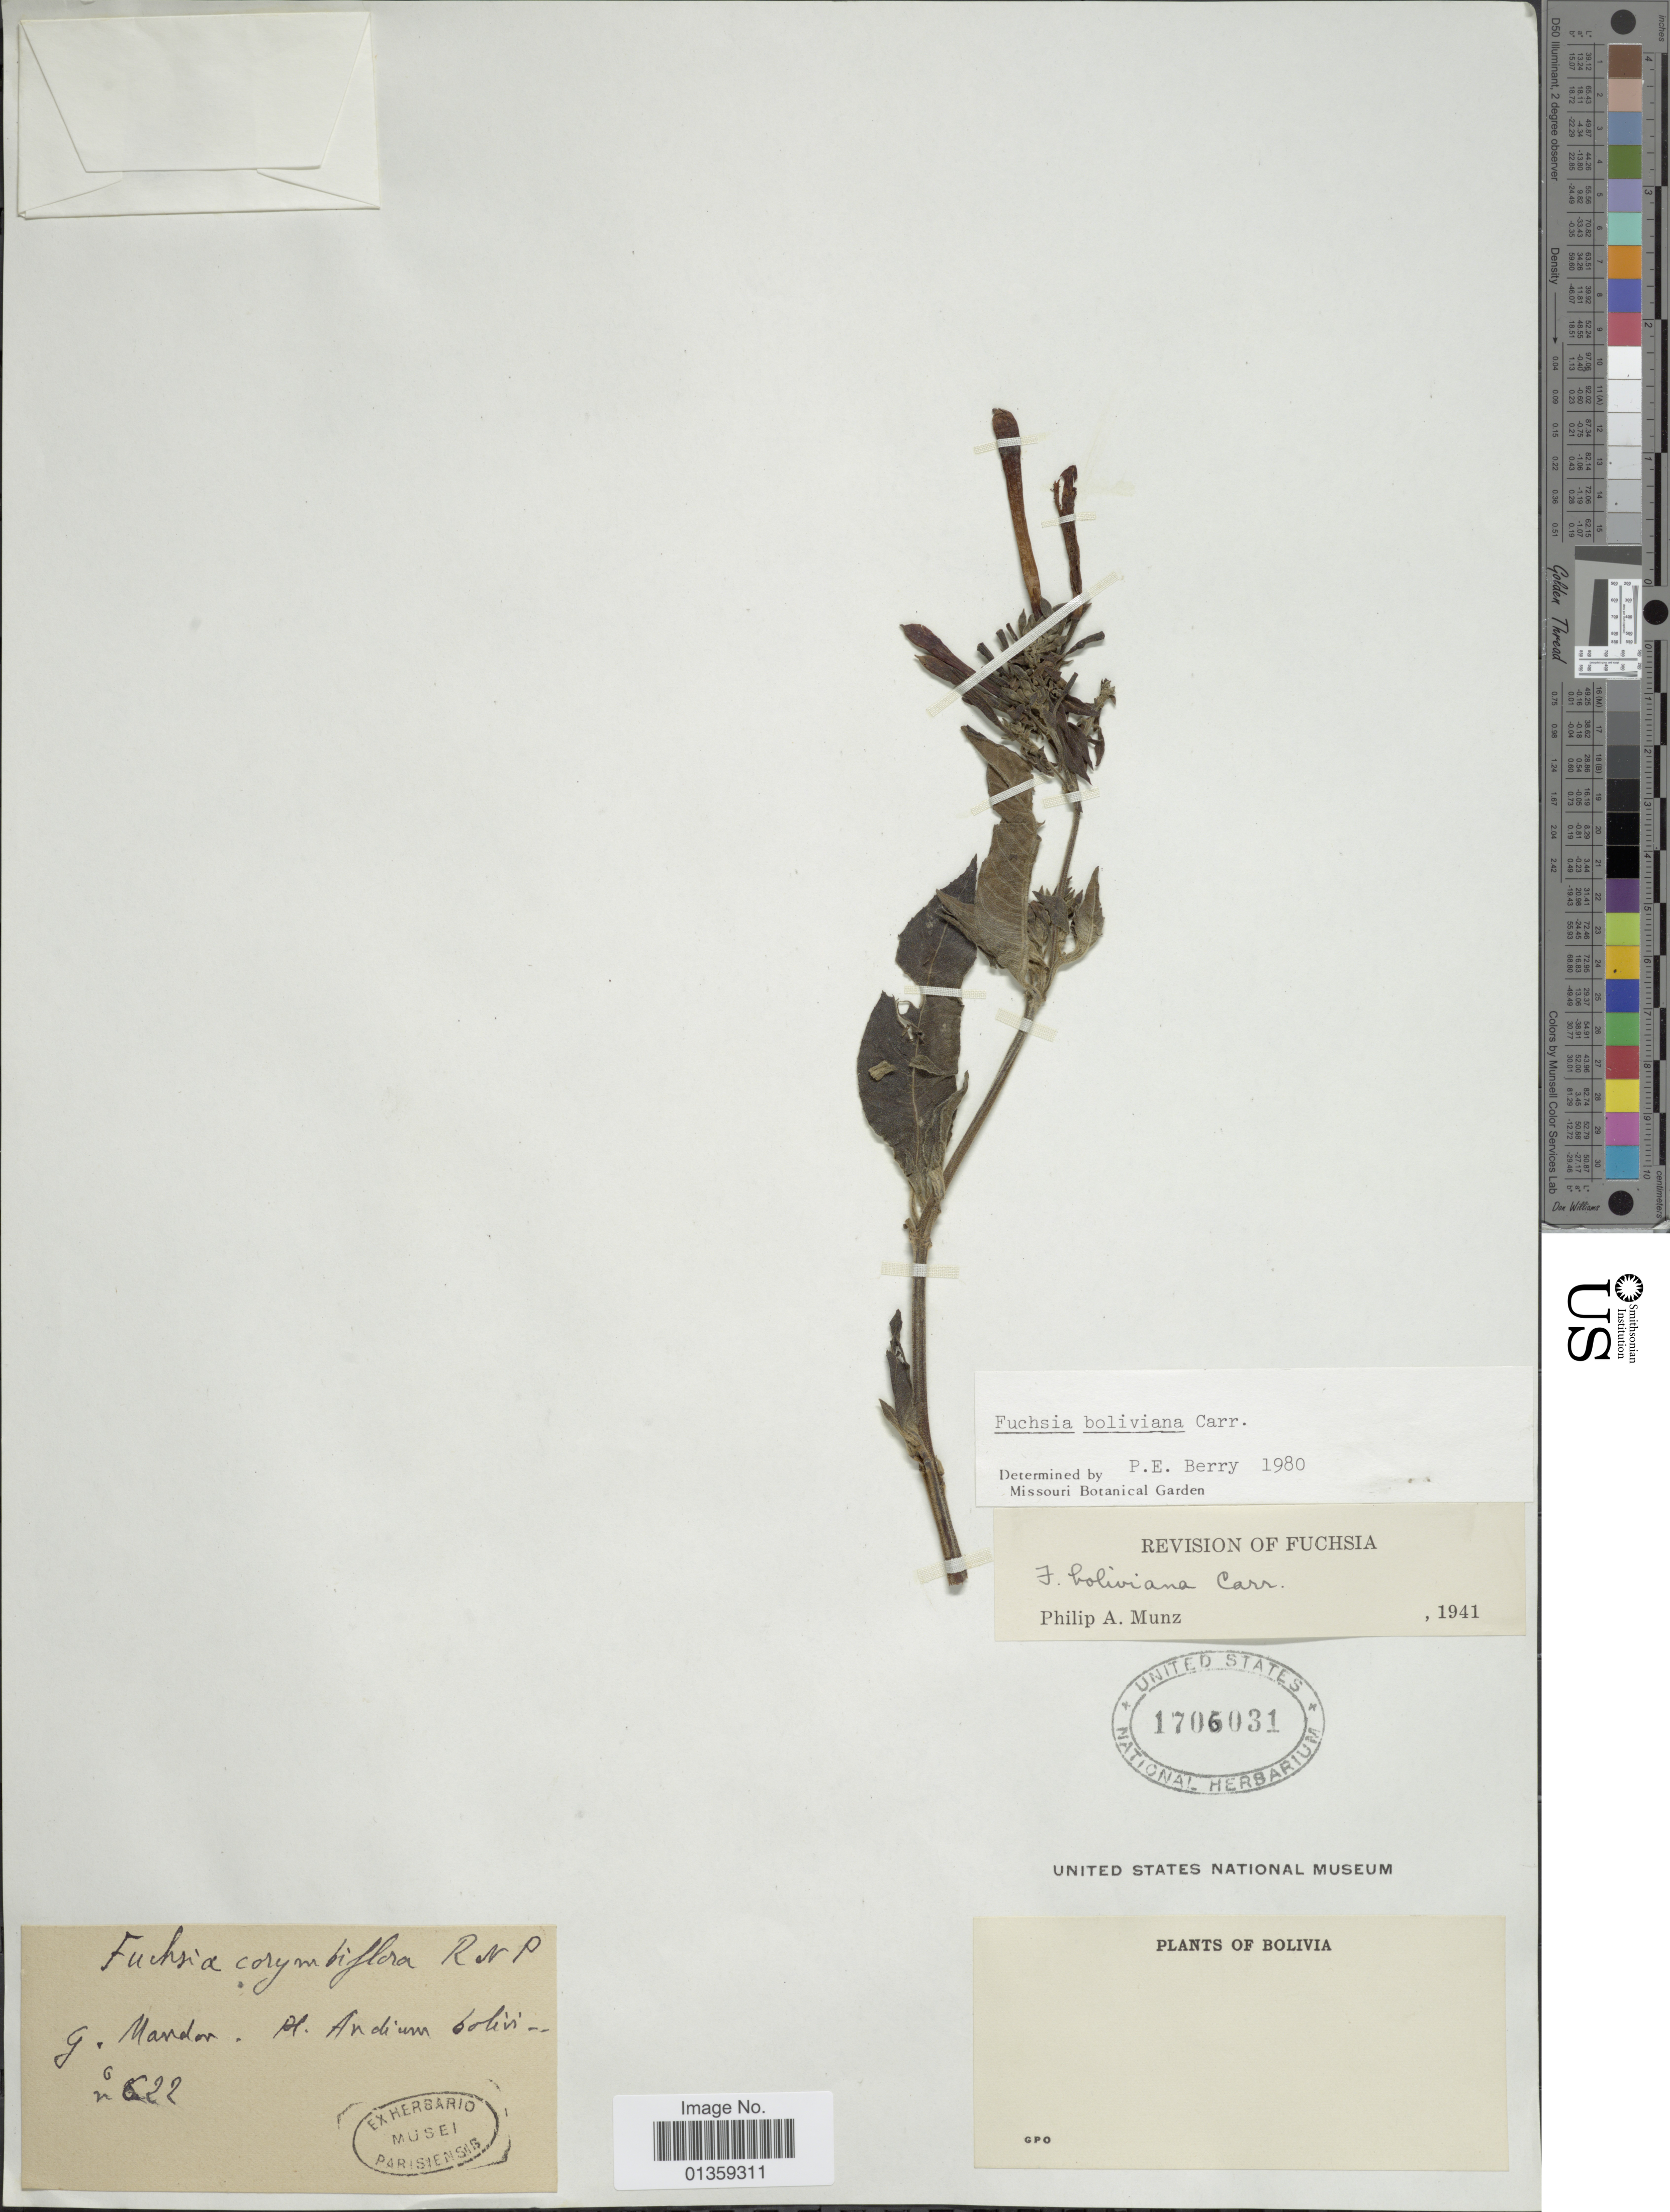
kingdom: Plantae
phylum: Tracheophyta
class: Magnoliopsida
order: Myrtales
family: Onagraceae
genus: Fuchsia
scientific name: Fuchsia boliviana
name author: Carrière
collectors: G. Mandon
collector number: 622*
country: Bolivia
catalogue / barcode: US 1706031